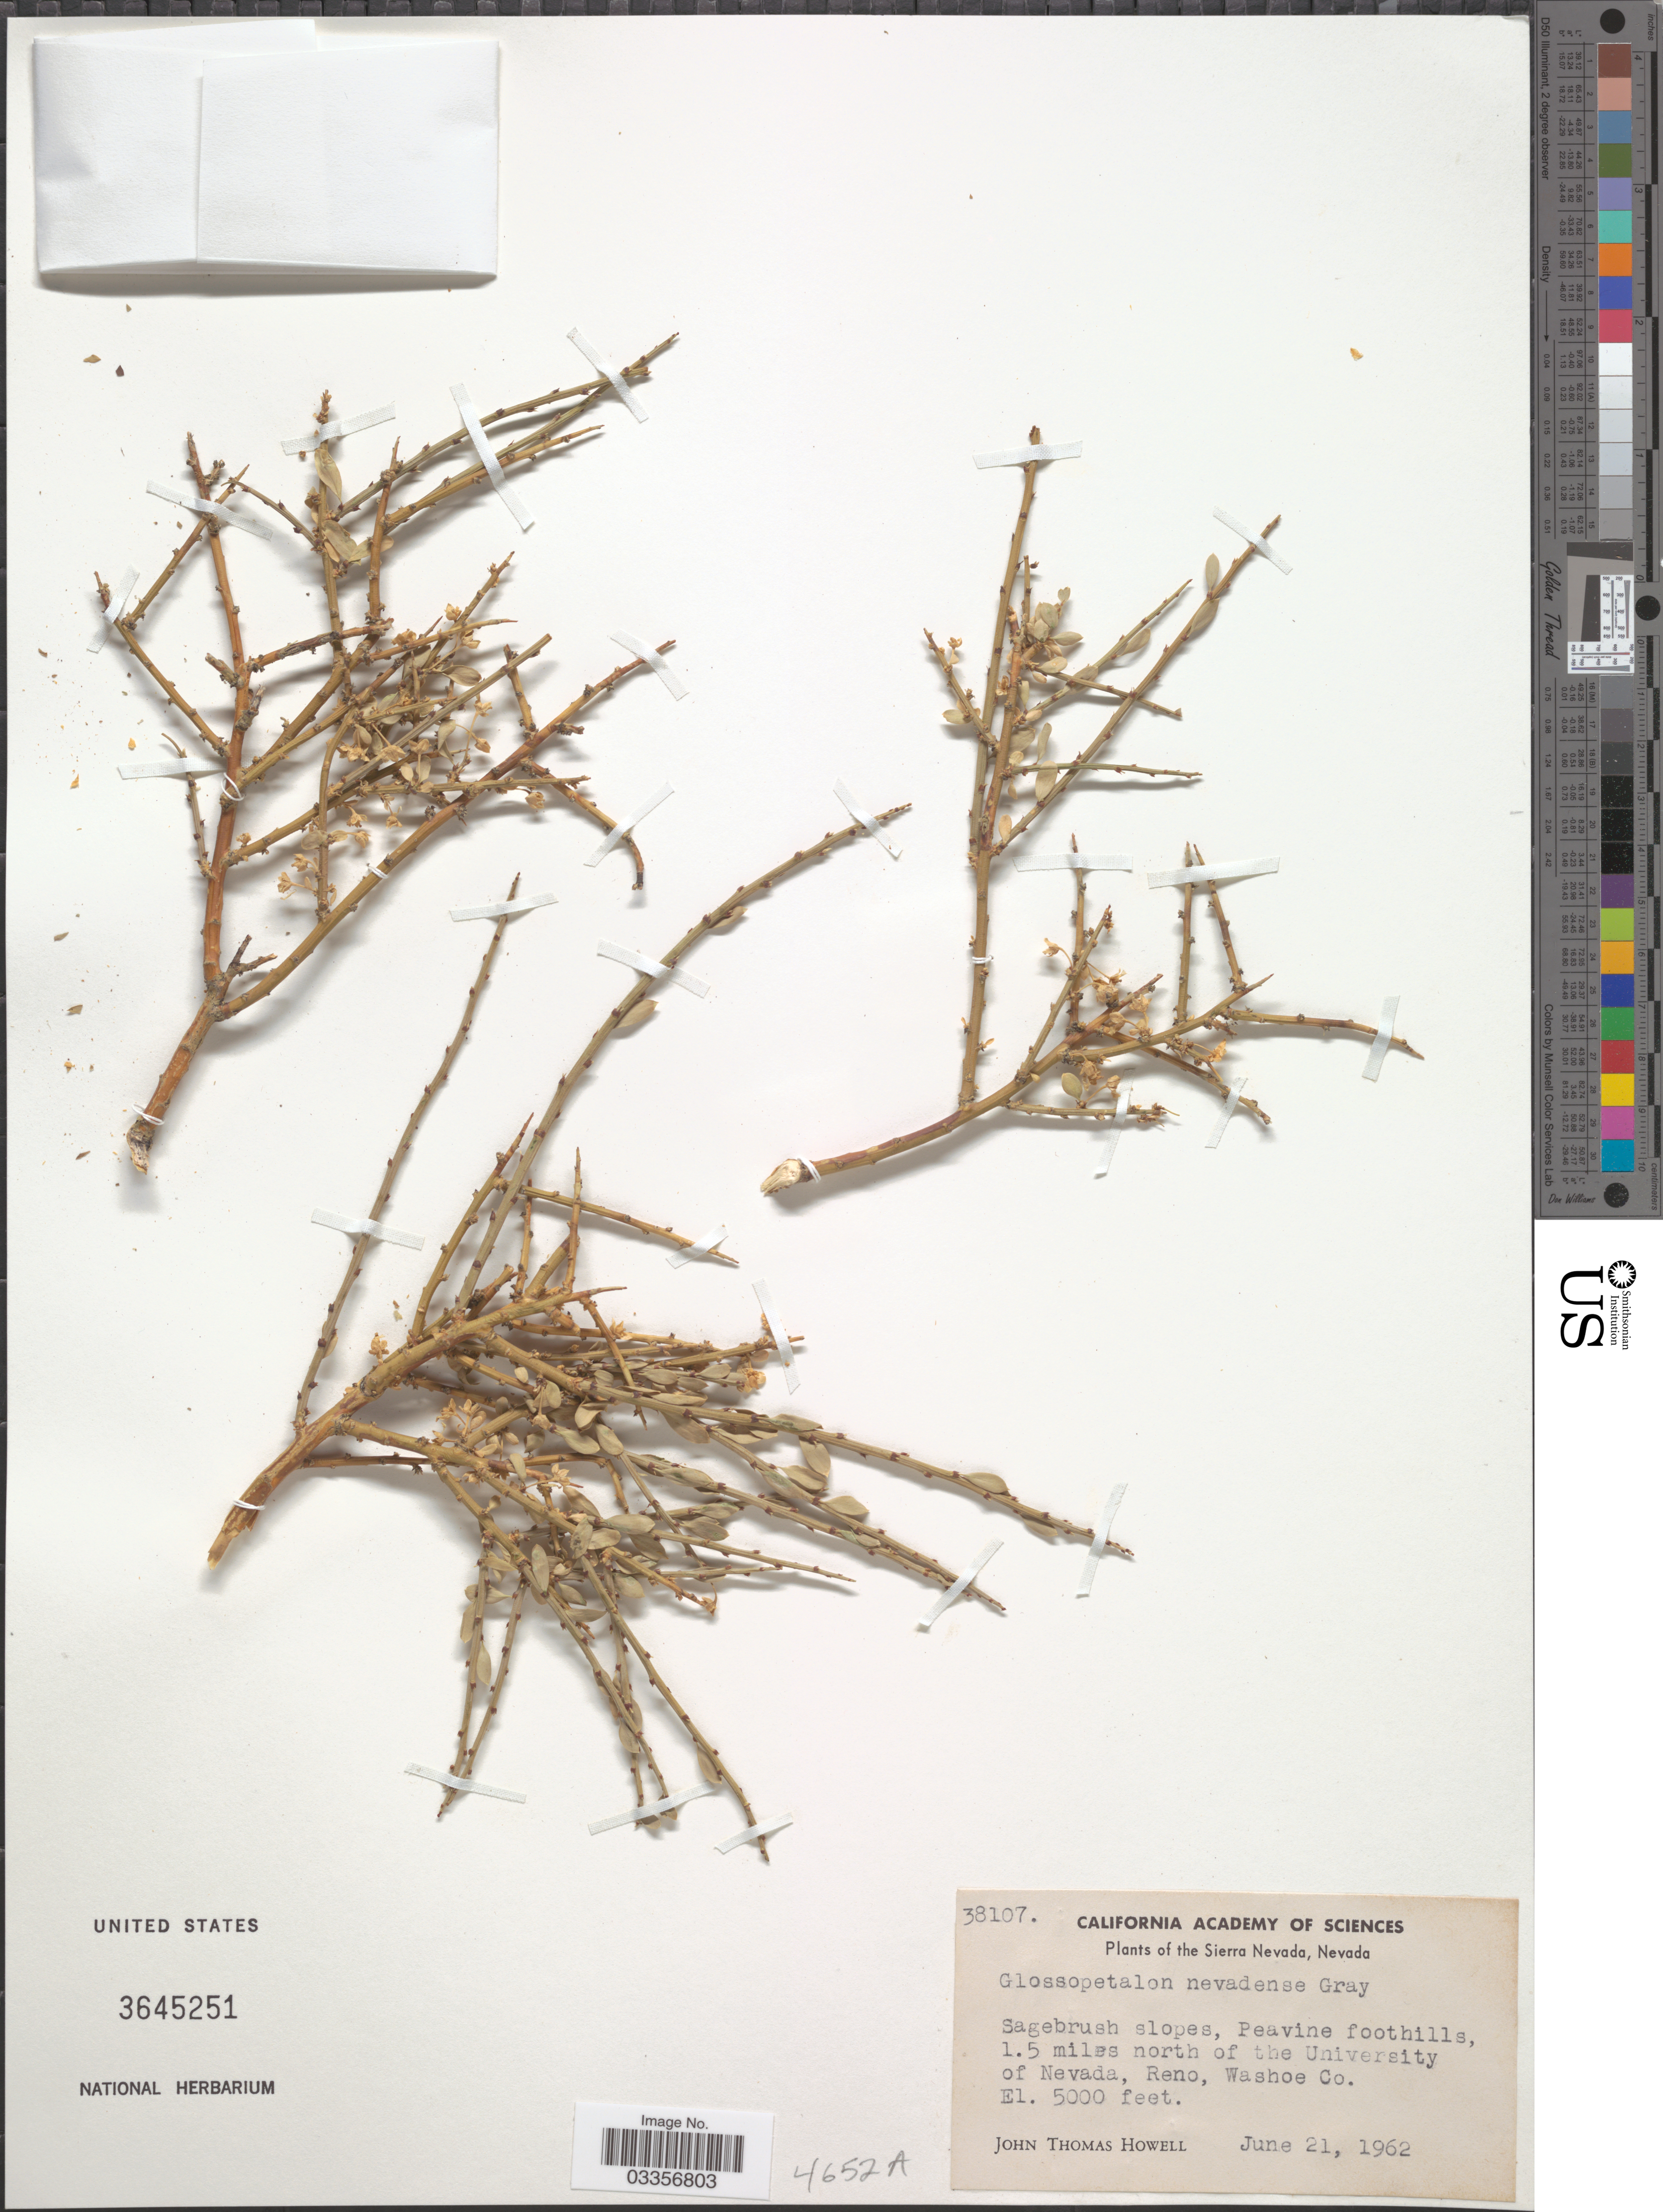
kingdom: Plantae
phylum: Tracheophyta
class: Magnoliopsida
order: Crossosomatales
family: Crossosomataceae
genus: Glossopetalon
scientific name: Glossopetalon spinescens var. aridum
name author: M.E. Jones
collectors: J. T. Howell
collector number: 38107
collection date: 1962-06-21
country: United States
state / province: Nevada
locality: Sierra Nevada, Sagebrush slopes, Peavine foothills 1.5 miles north of the University of Nevada, Reno, Washoe Co.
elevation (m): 1524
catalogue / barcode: US 3645251